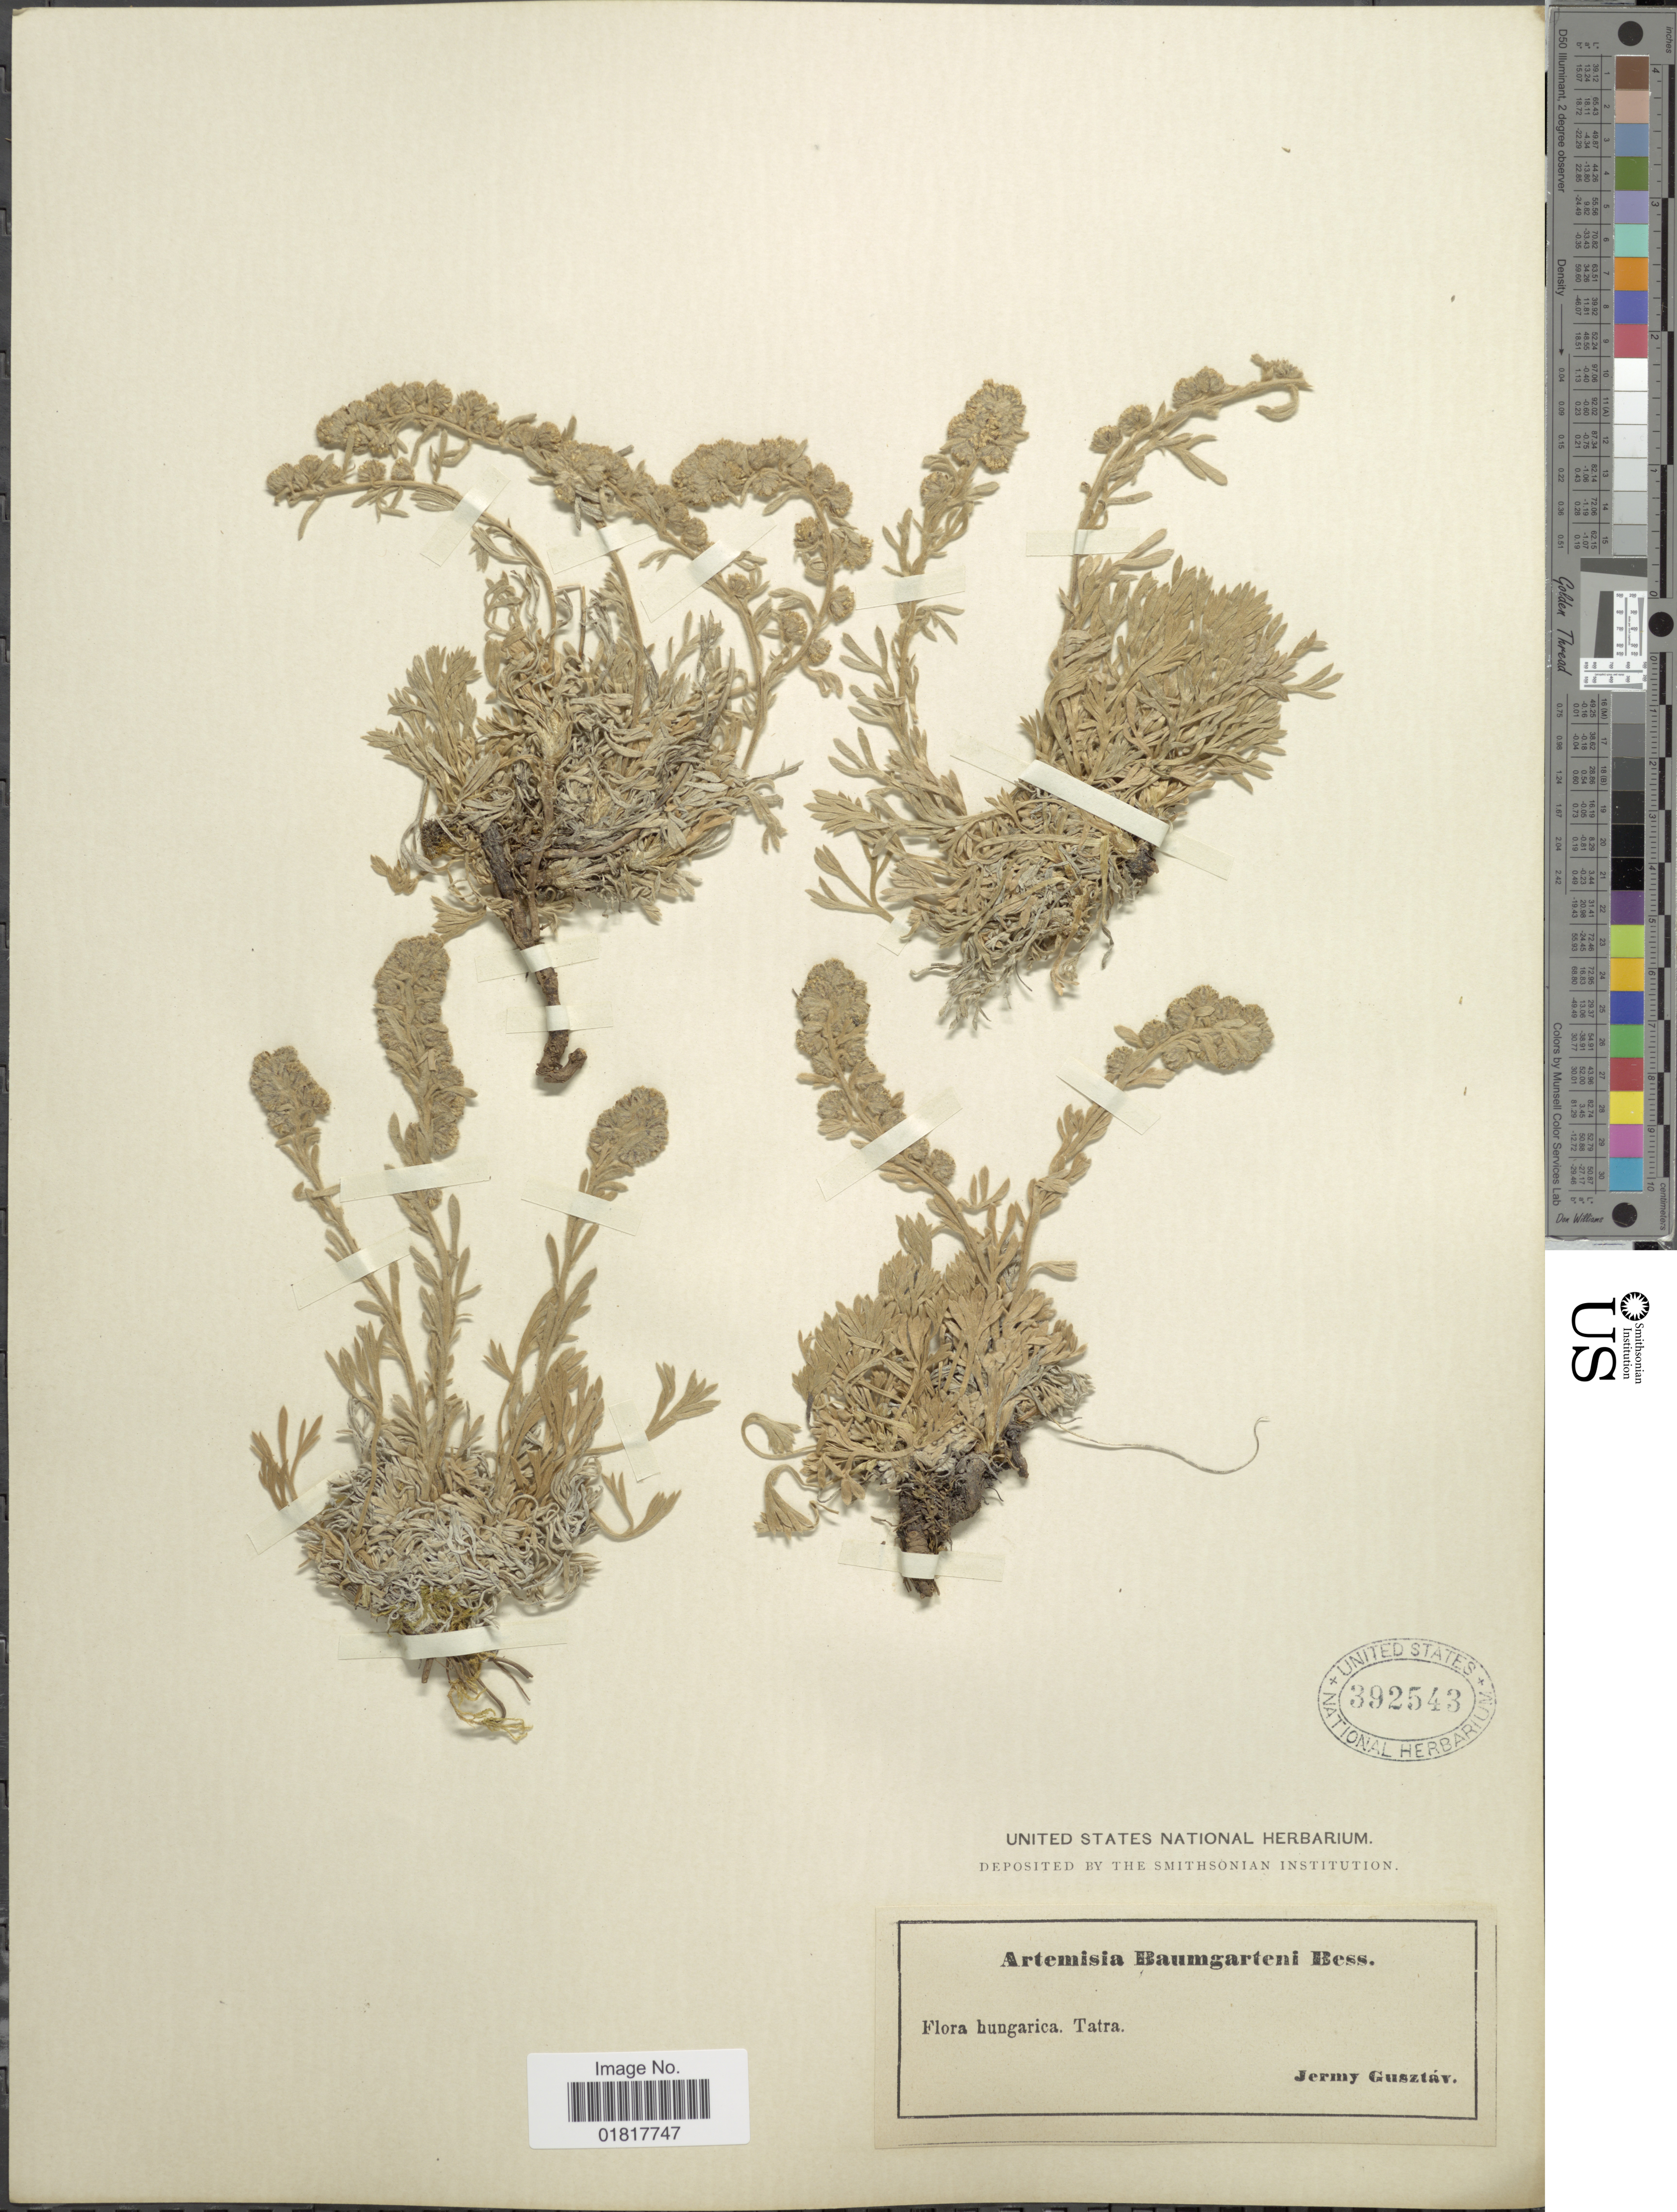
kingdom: Plantae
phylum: Tracheophyta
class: Magnoliopsida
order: Asterales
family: Asteraceae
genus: Artemisia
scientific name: Artemisia baumgarteni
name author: Besser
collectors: G. Jermy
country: Hungary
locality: Tatra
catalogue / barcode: US 392543